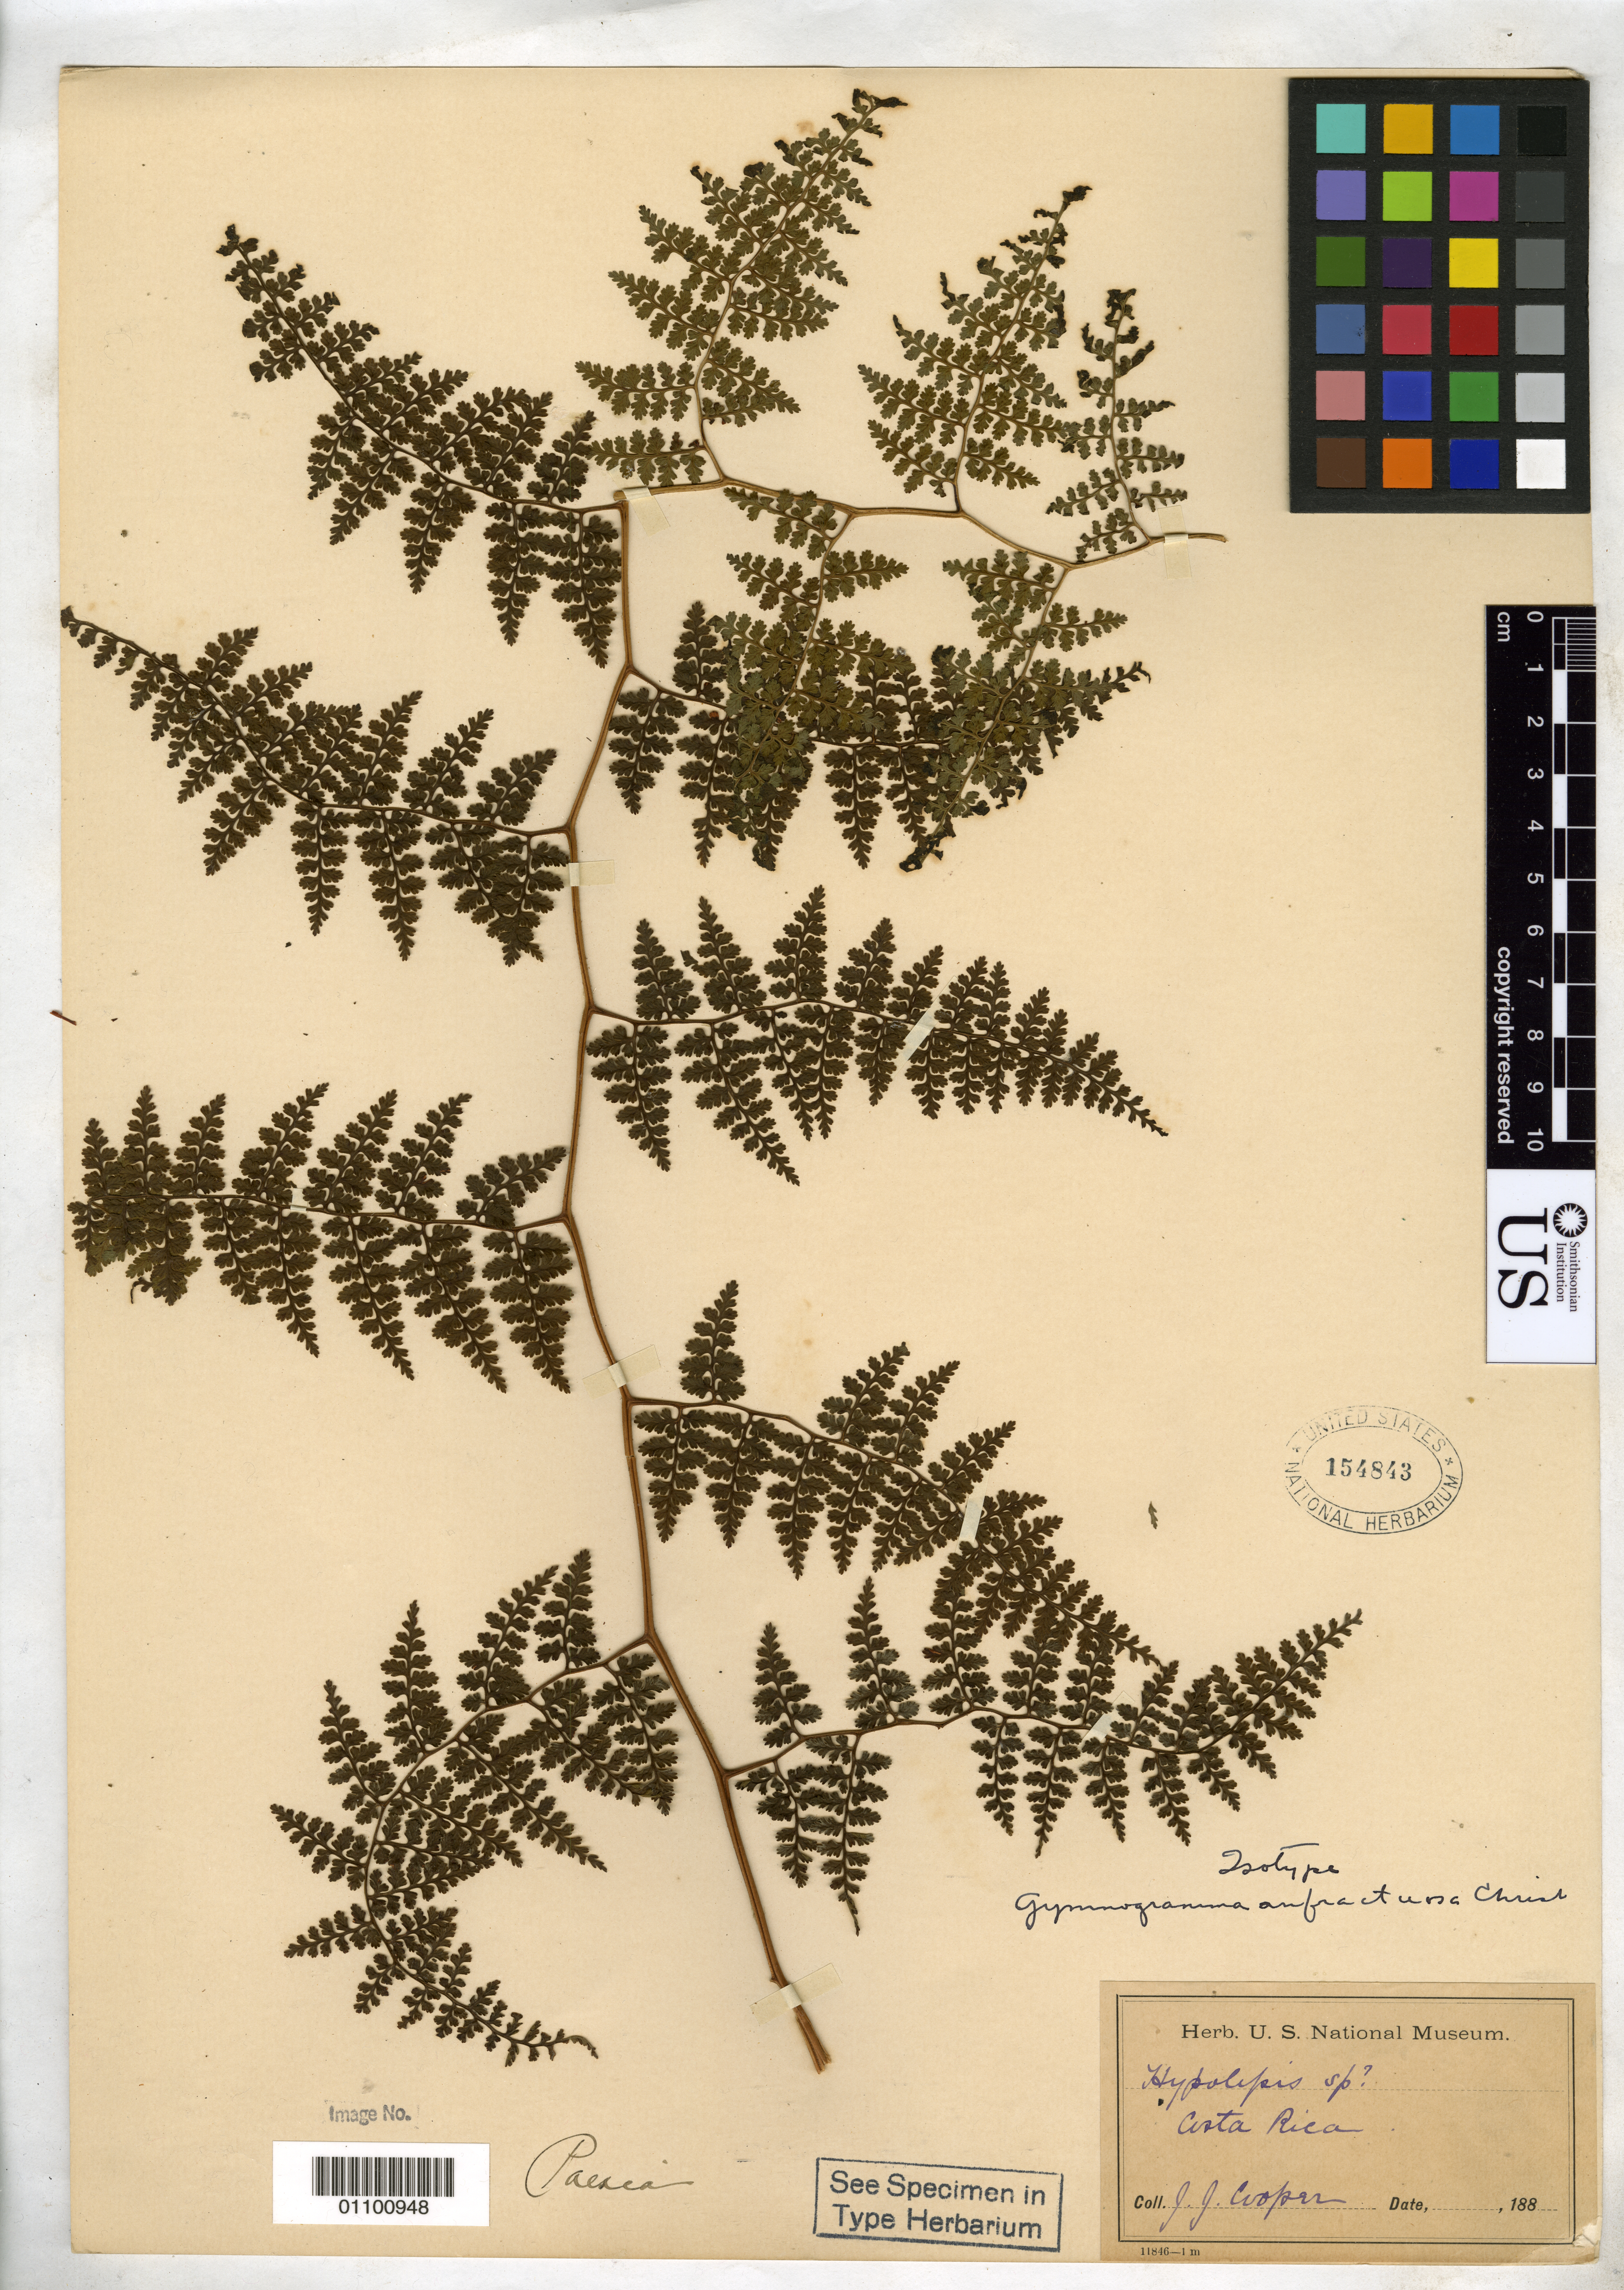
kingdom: Plantae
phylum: Tracheophyta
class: Polypodiopsida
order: Polypodiales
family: Pteridaceae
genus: Gymnogramma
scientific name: Gymnogramma anfractuosa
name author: Christ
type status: Type Collection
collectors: J. J. Cooper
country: Costa Rica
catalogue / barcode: US 154843